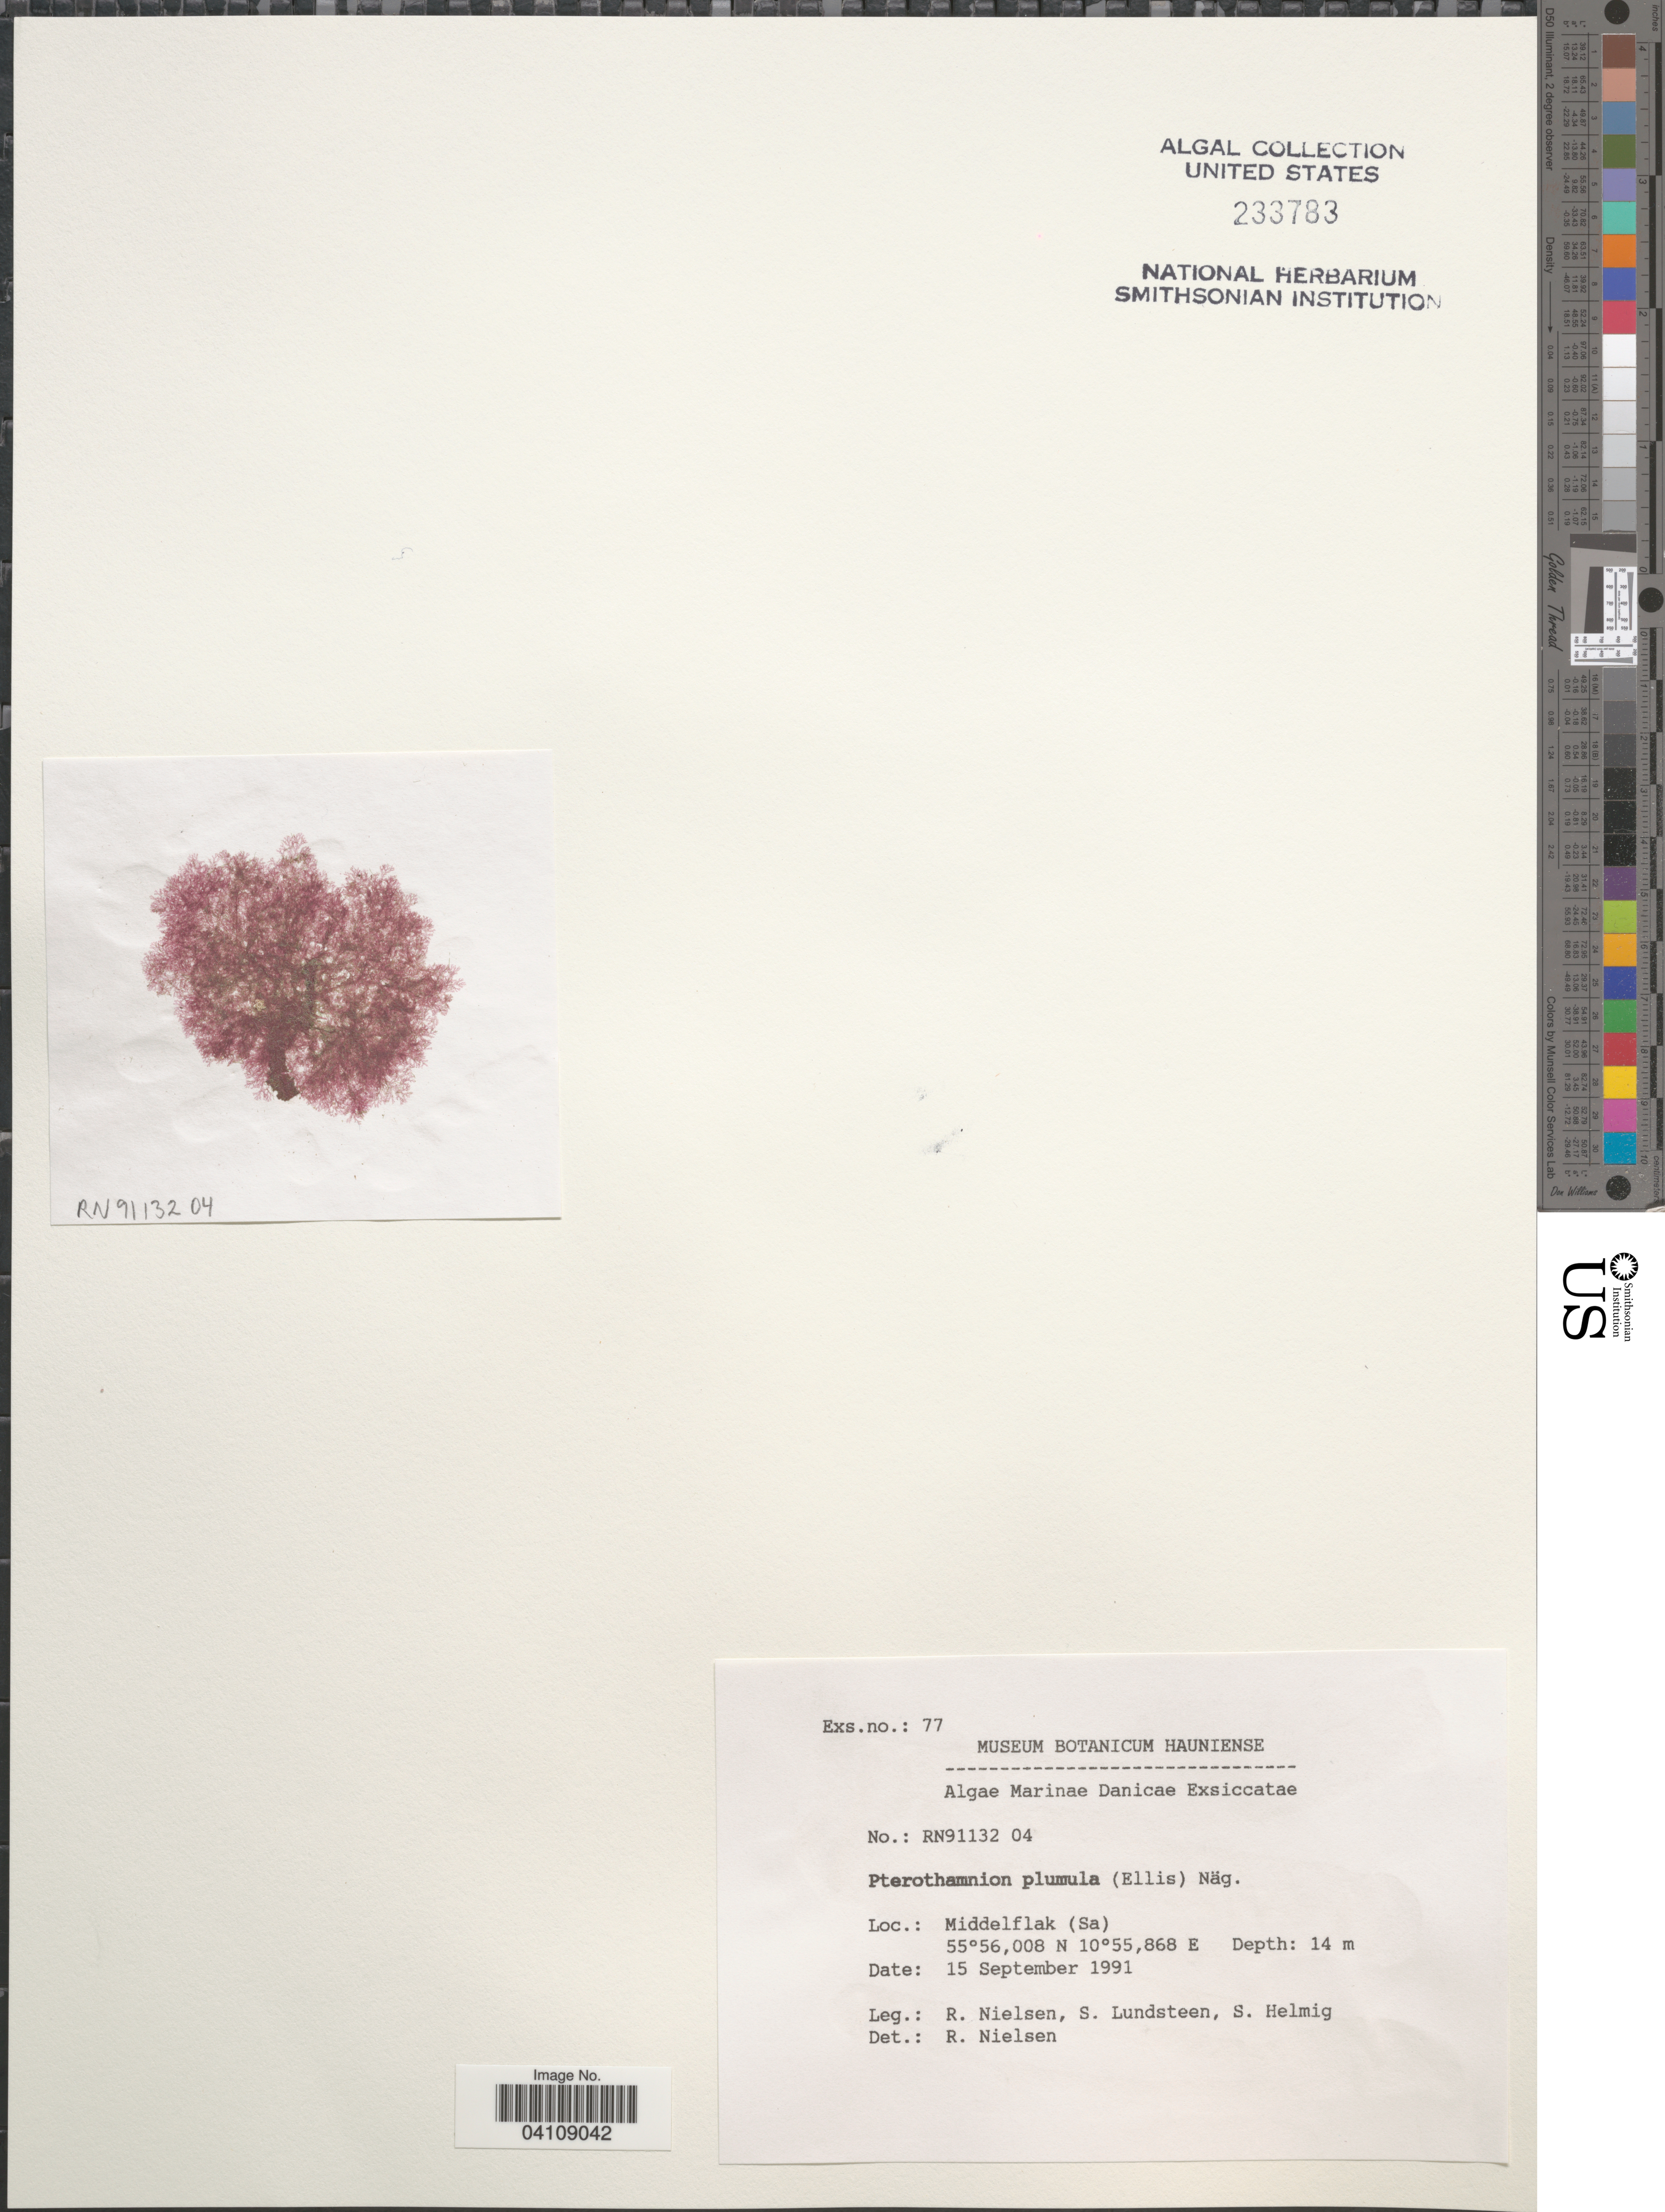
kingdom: Plantae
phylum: Rhodophyta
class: Florideophyceae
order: Ceramiales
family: Ceramiaceae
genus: Pterothamnion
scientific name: Pterothamnion plumula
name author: (J. Ellis) Näg.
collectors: R. Nielsen, S. Lundsteen & S. Helmig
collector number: RN91132 04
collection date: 1991-09-15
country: Denmark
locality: Danicae. Middelflak (Sa).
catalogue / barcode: US 233783